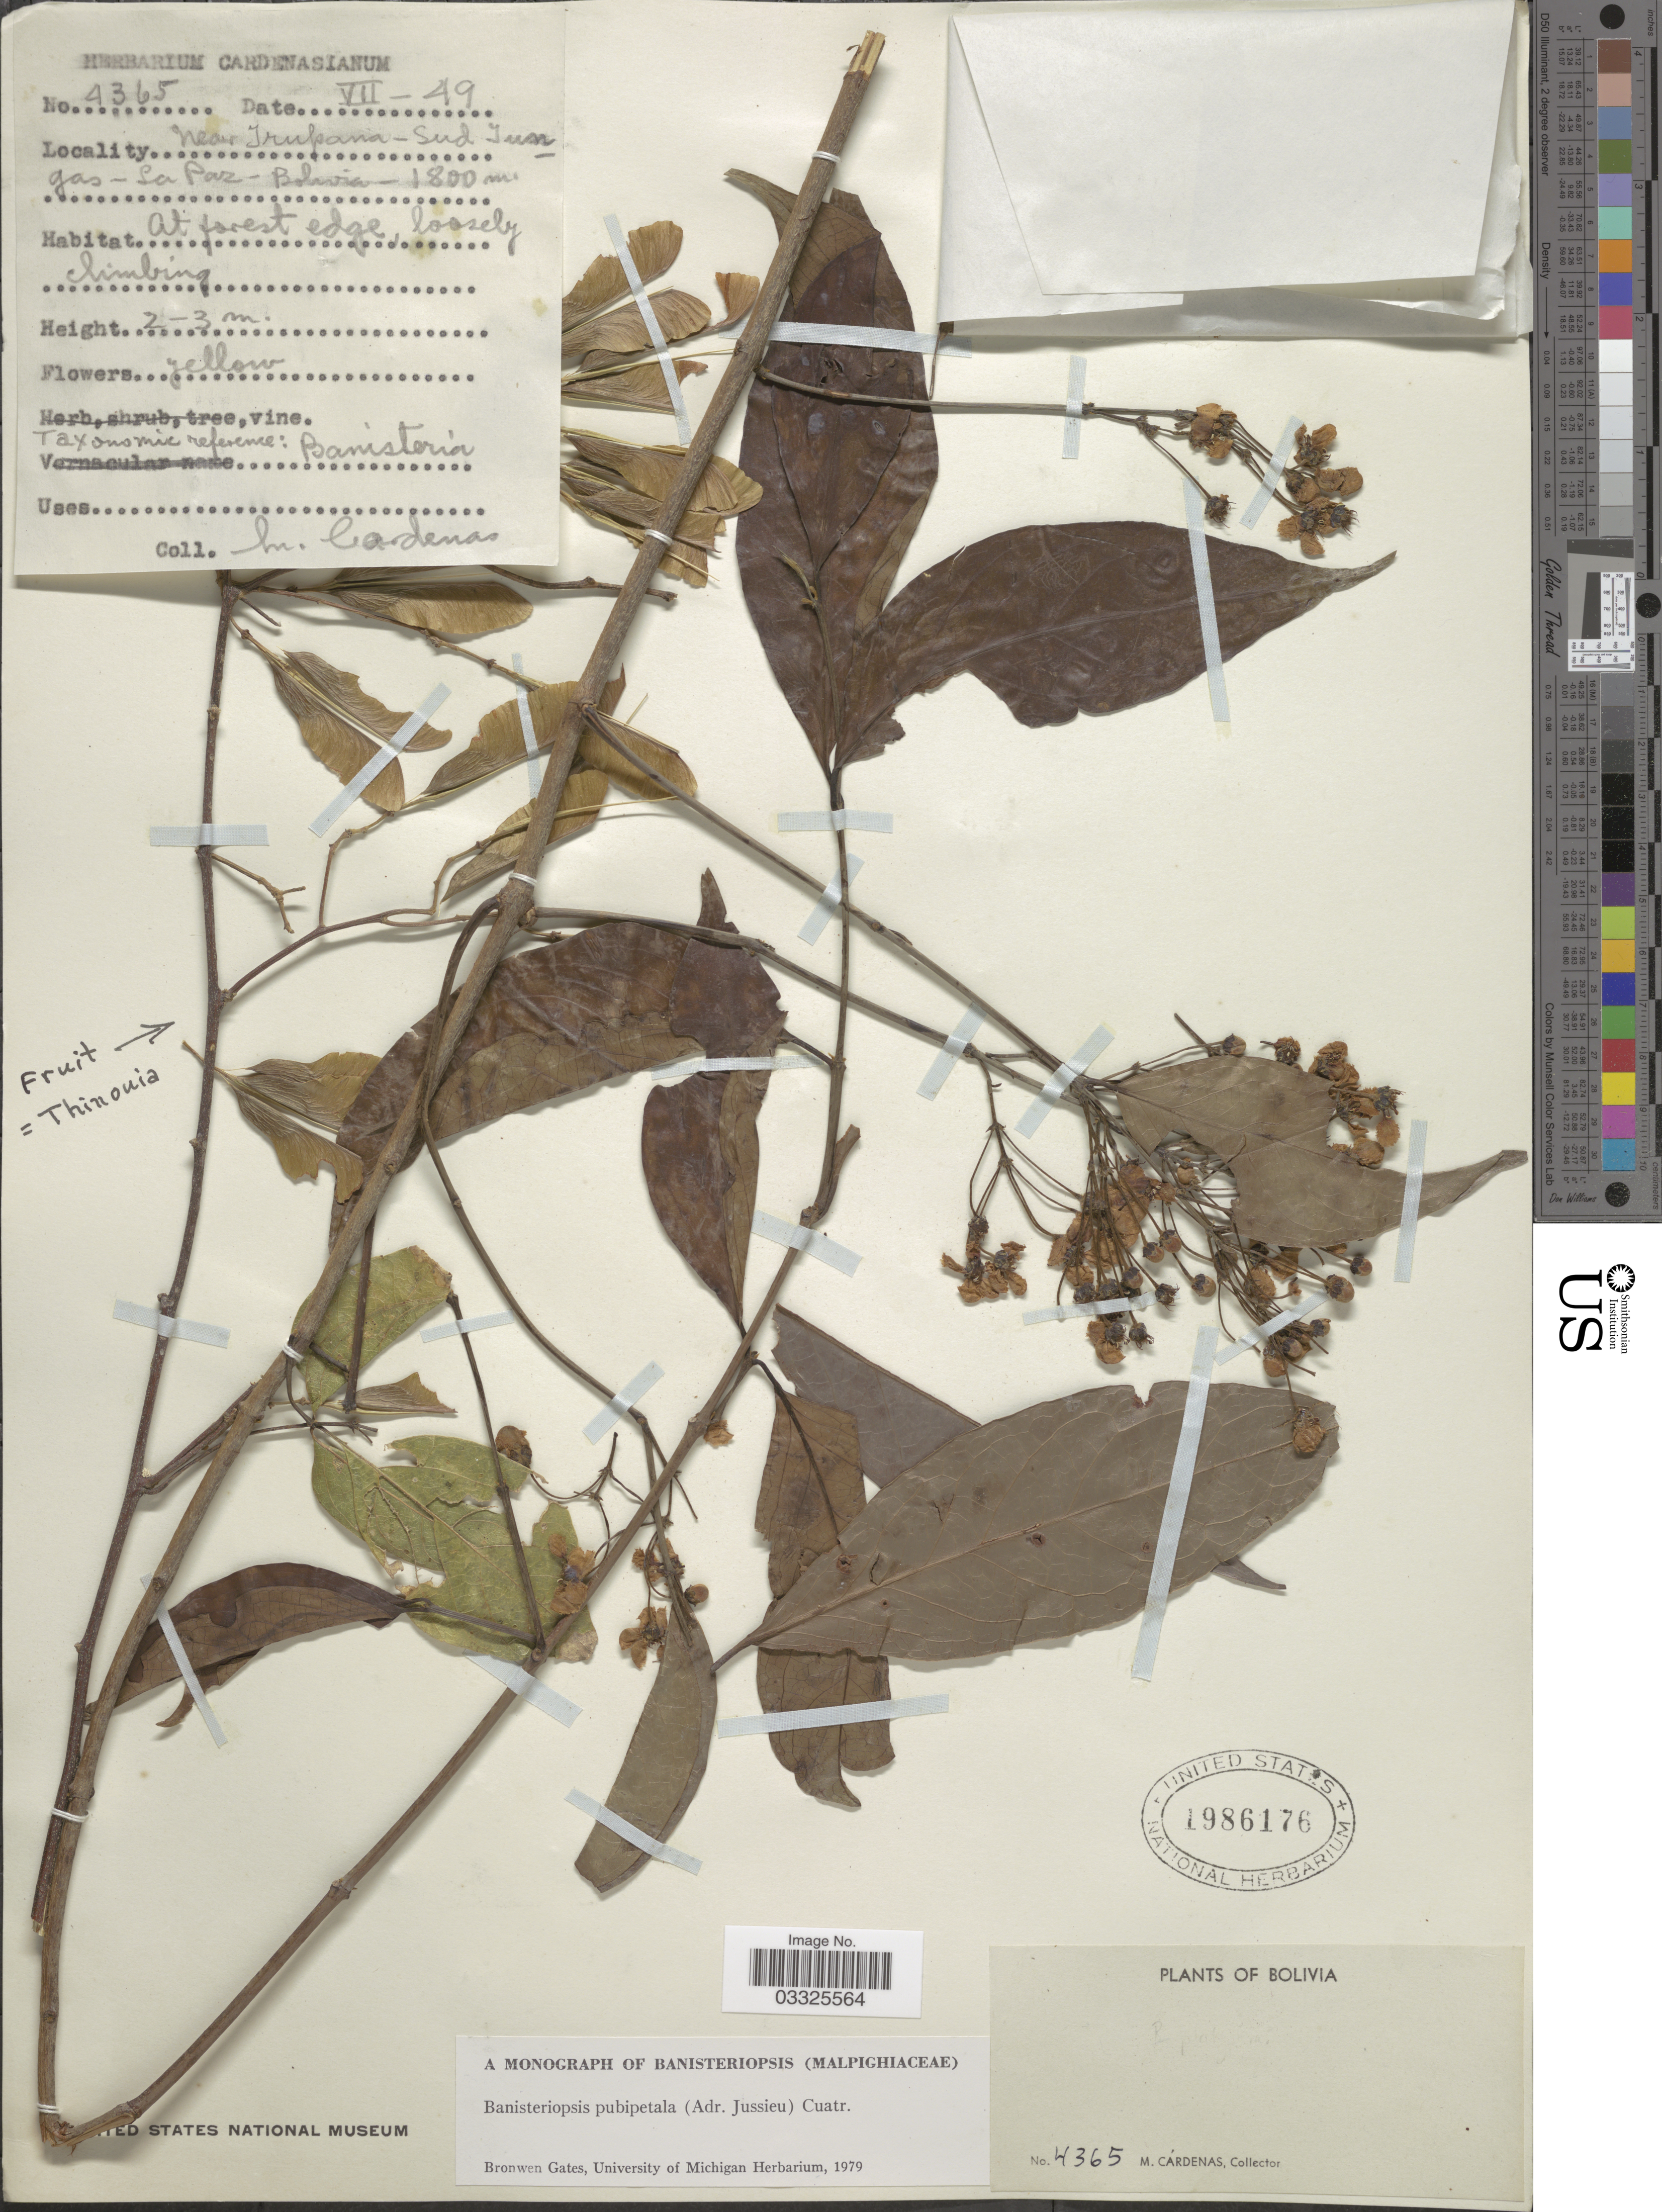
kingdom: Plantae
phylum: Tracheophyta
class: Magnoliopsida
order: Malpighiales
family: Malpighiaceae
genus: Banisteriopsis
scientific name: Banisteriopsis pubipetala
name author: (A. Juss.) Cuatrec.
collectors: M. Cárdenas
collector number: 4365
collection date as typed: Transcribed d/m/y: /7/49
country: Bolivia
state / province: La Paz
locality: Near Irupana - Sud Yungas.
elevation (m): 1800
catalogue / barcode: US 1986176